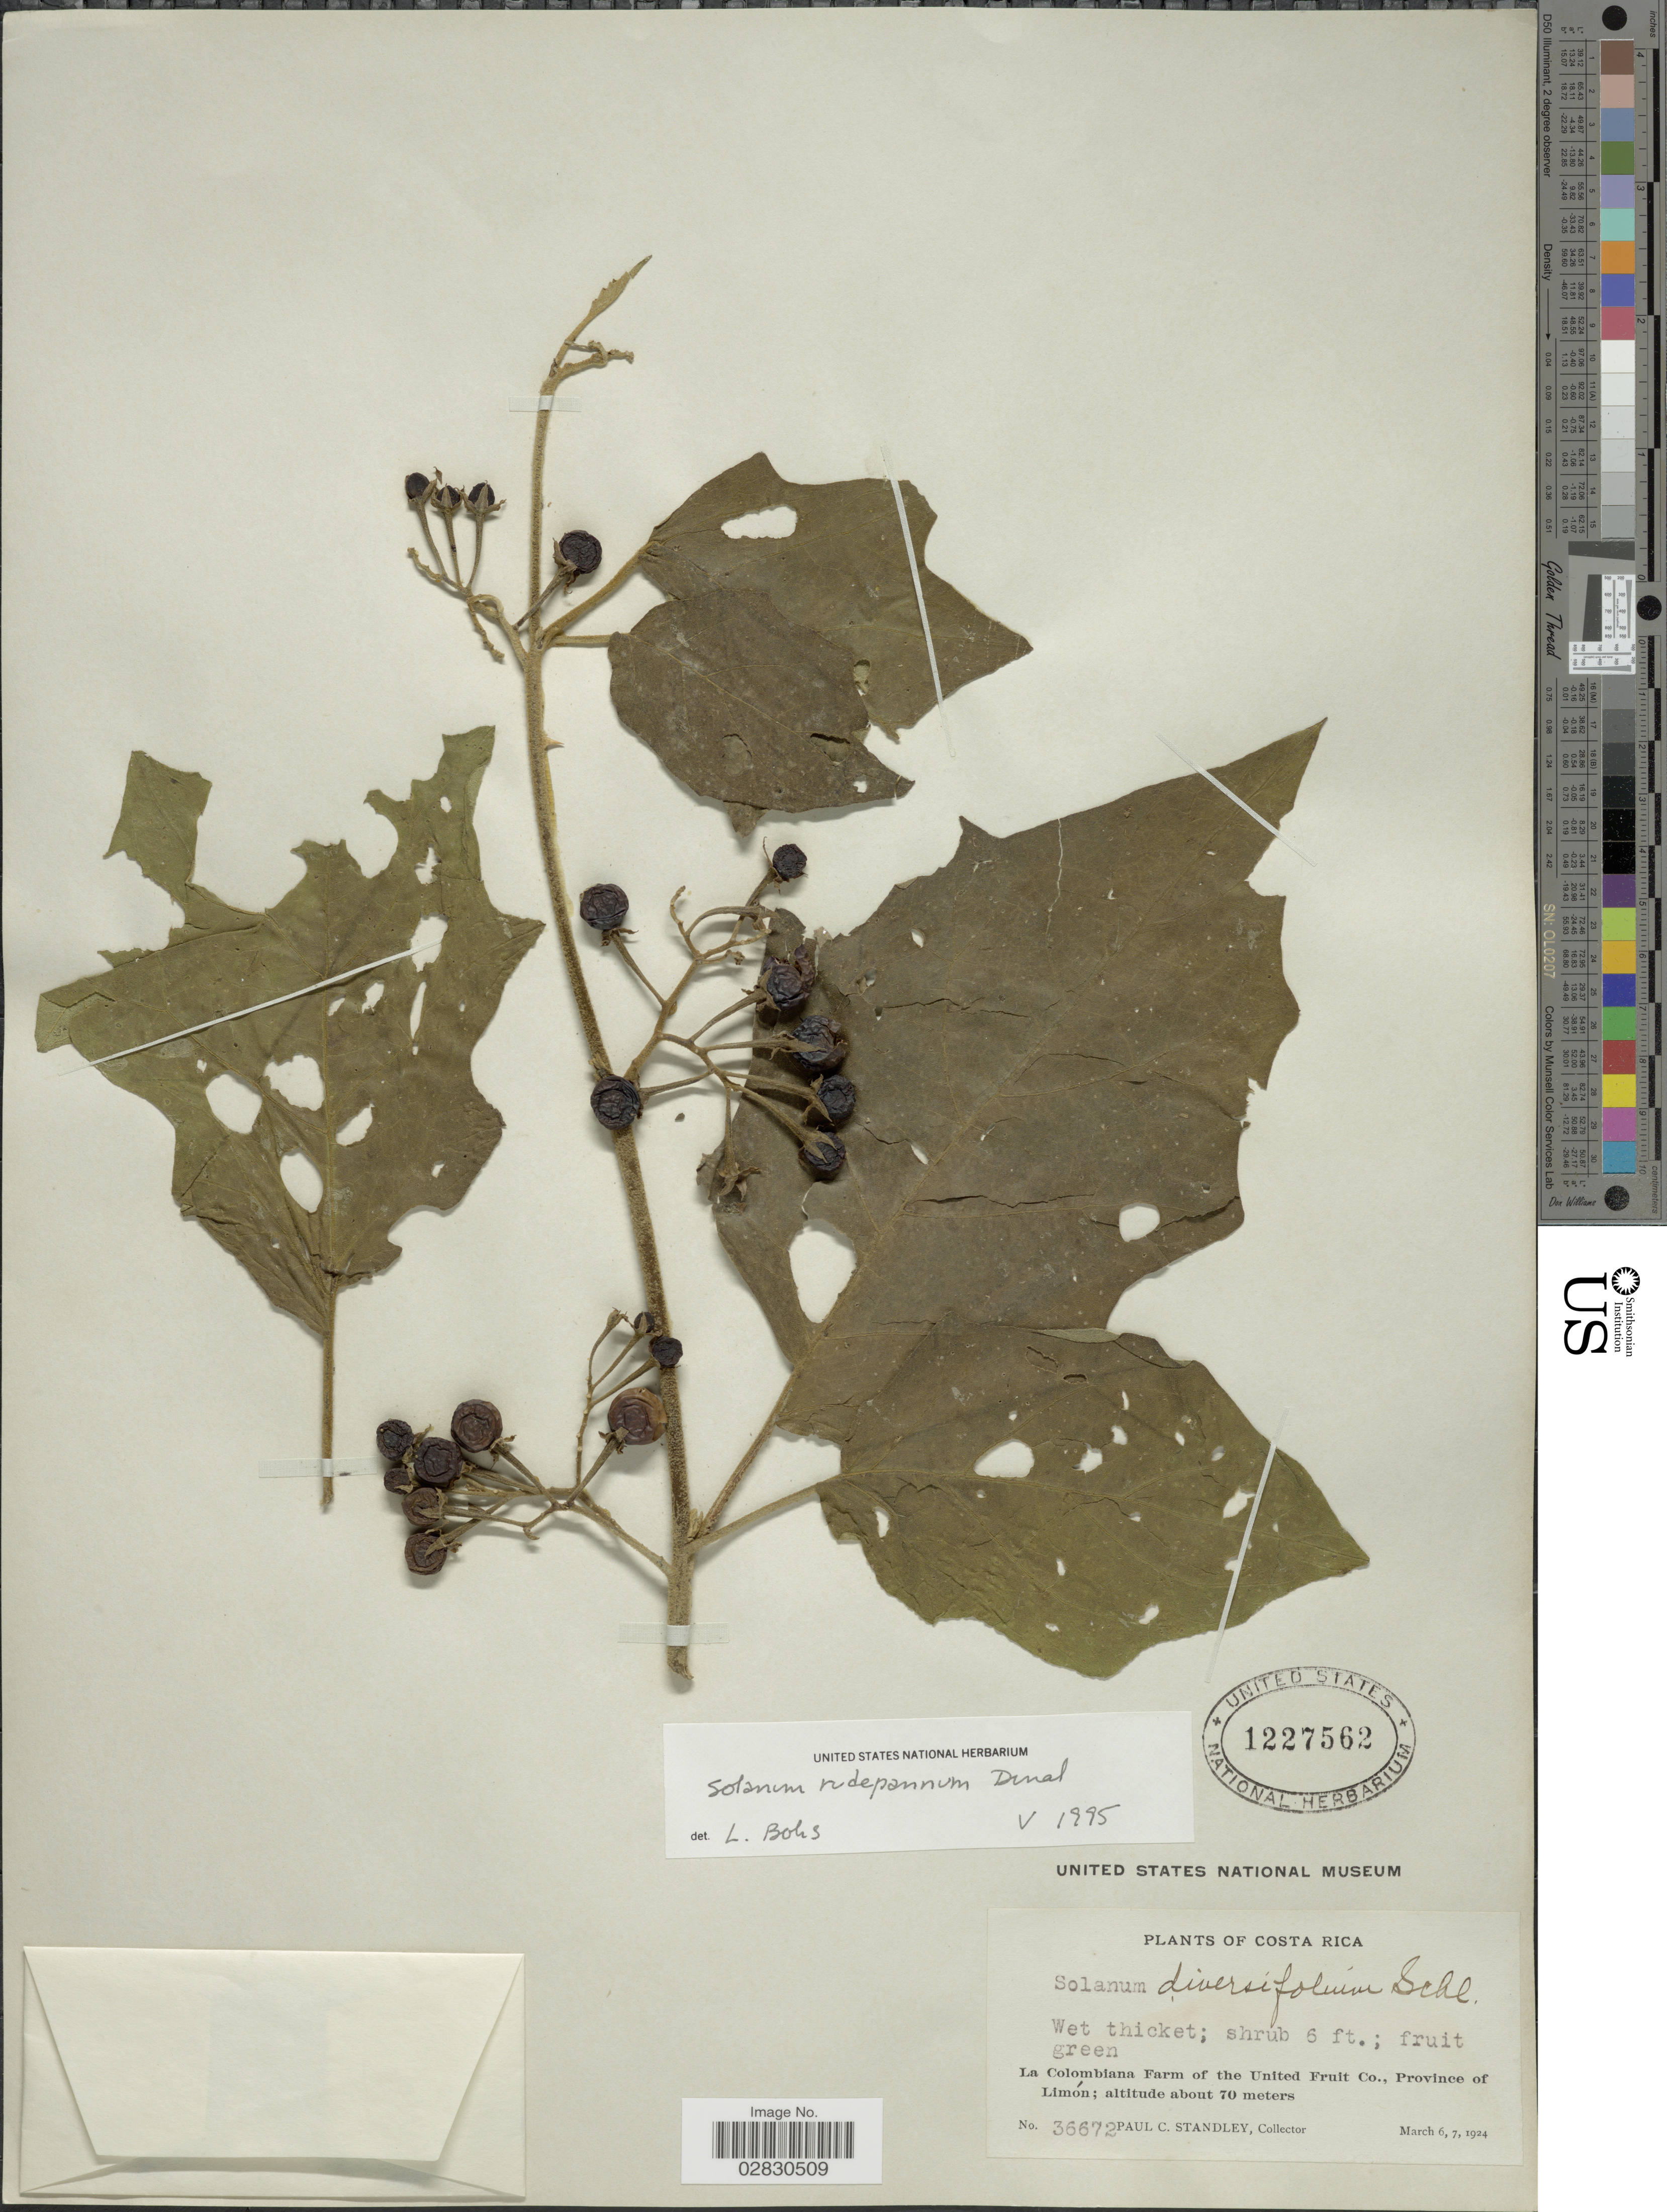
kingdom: Plantae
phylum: Tracheophyta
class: Magnoliopsida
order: Solanales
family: Solanaceae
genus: Solanum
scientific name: Solanum rudepannum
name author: Dunal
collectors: P. C. Standley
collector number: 36672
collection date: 1924-03-06/1924-03-07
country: Costa Rica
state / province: Limón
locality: La Colombiana Farm of the United Fruit Co., Province of Limón.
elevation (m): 70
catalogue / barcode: US 1227562